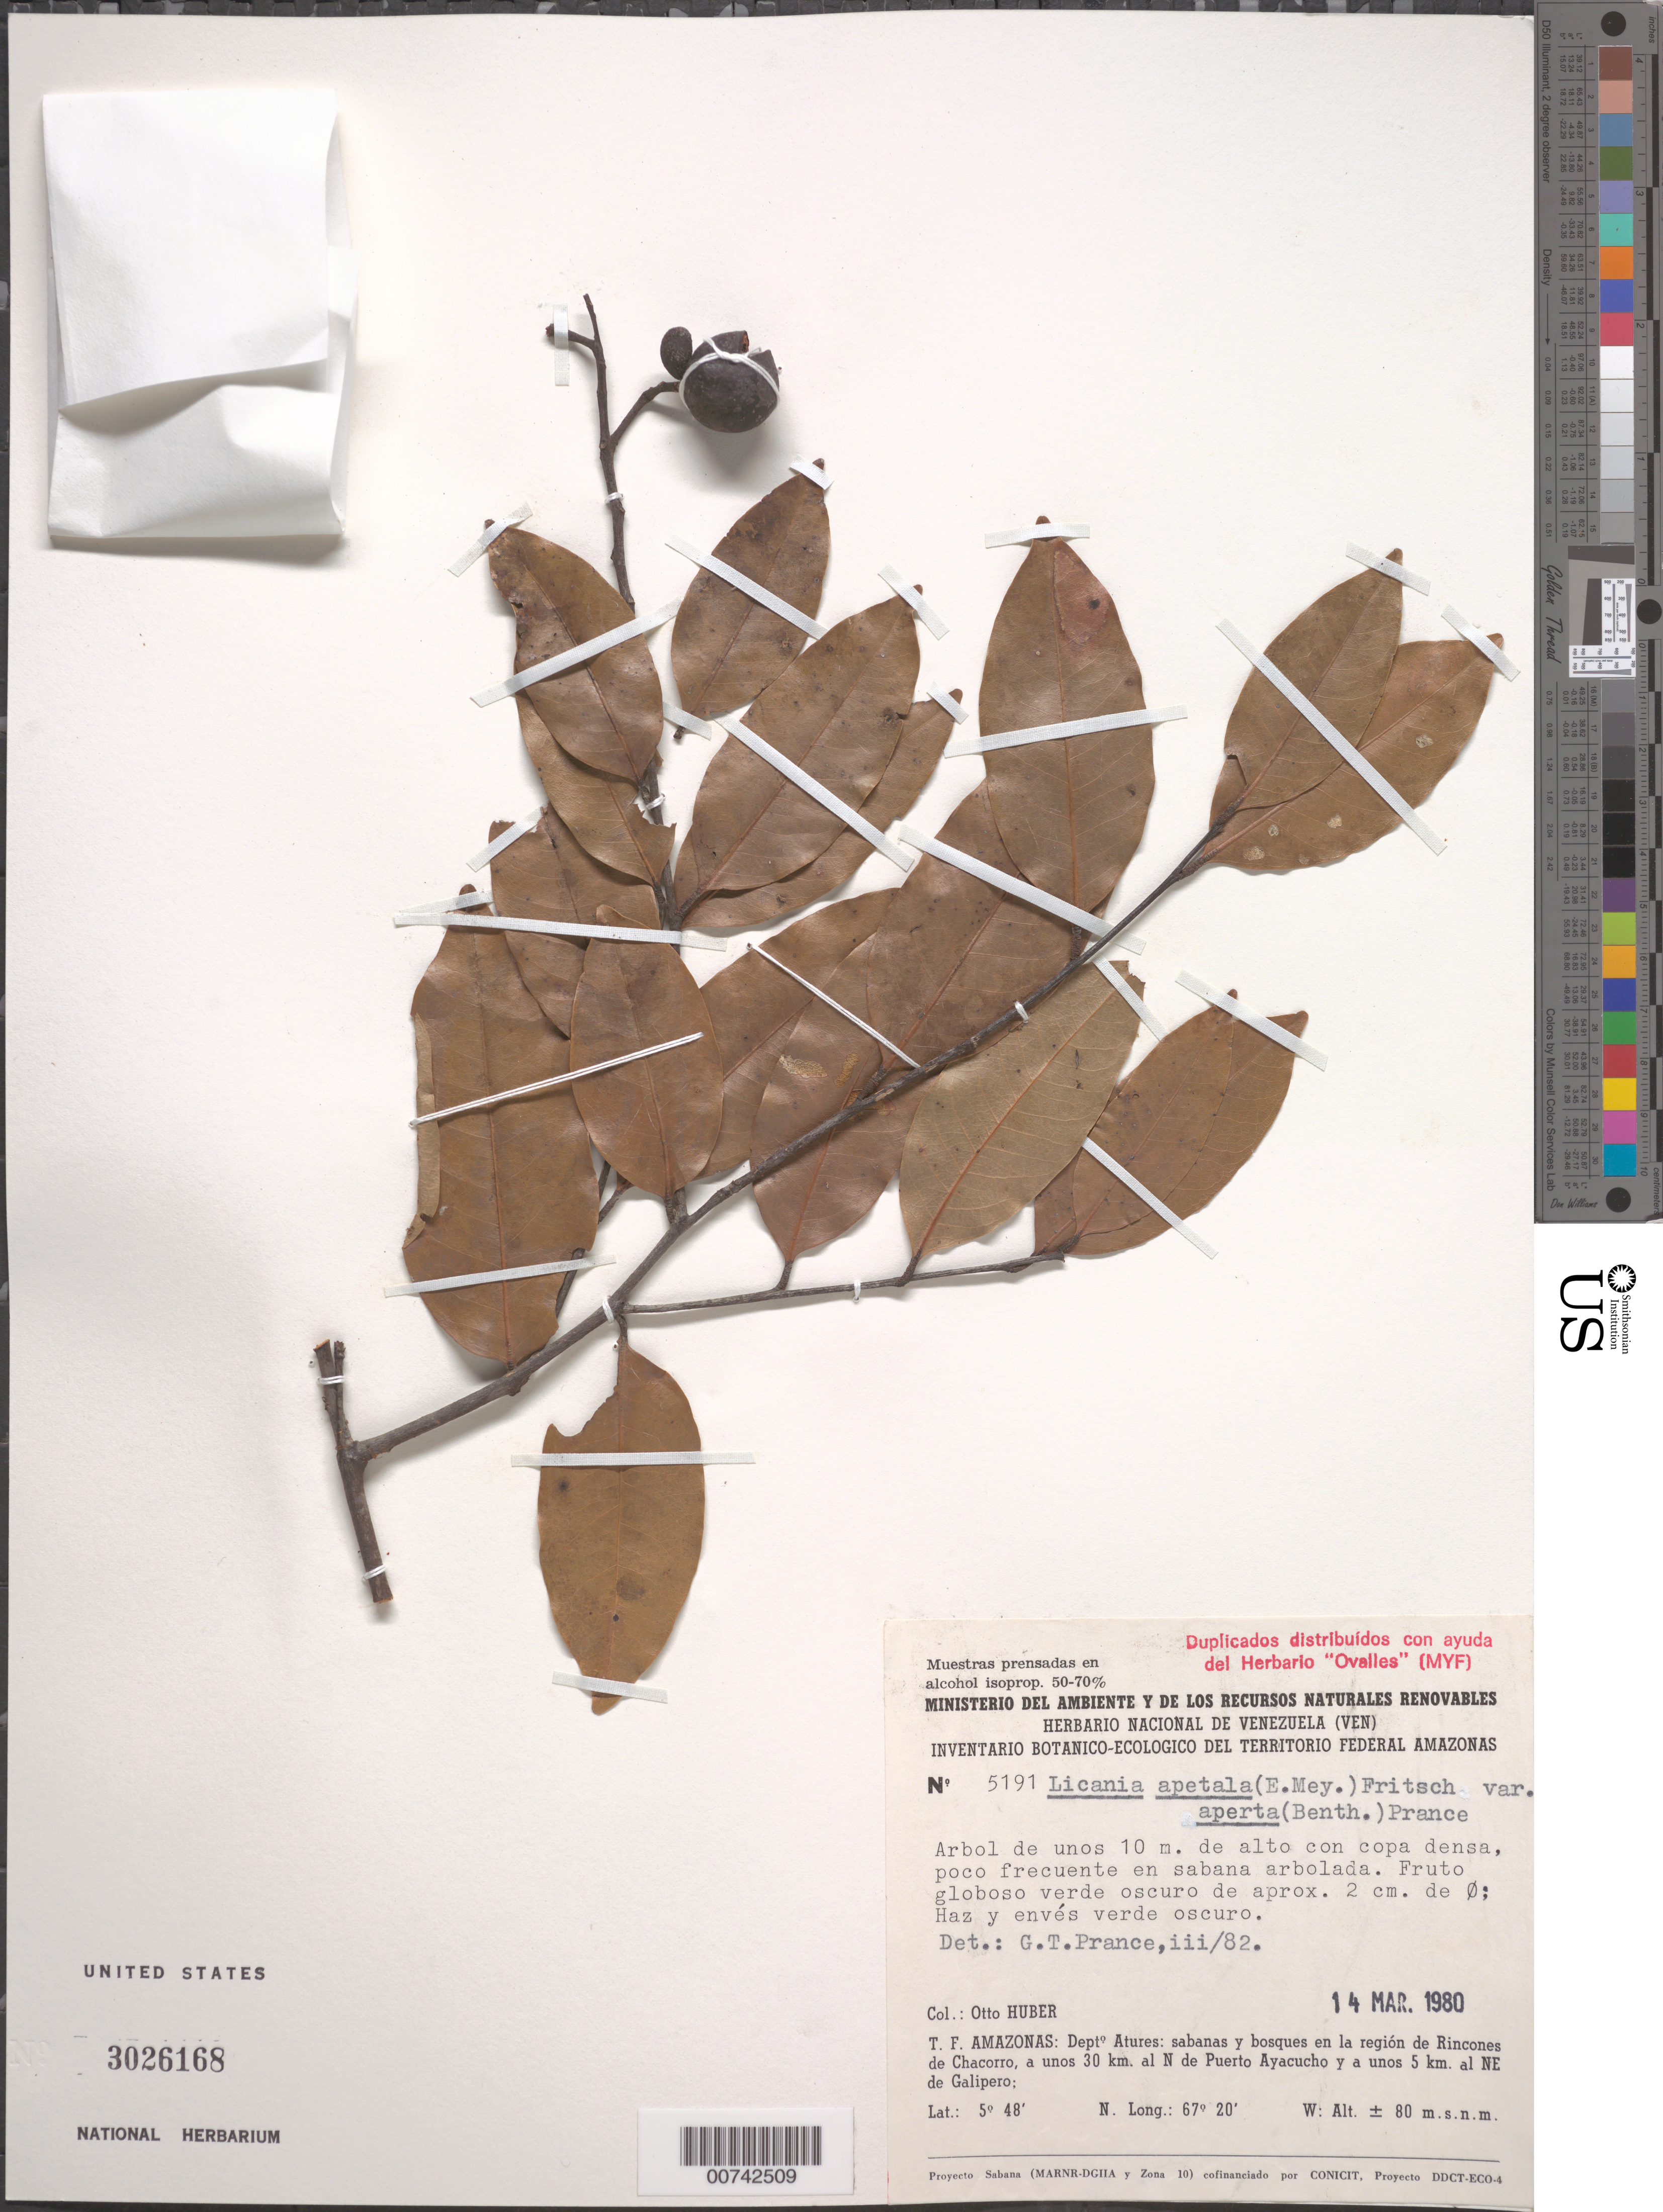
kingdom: Plantae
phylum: Tracheophyta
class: Magnoliopsida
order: Malpighiales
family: Chrysobalanaceae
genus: Leptobalanus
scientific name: Leptobalanus apetalus var. apertus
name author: (Benth.) Sothers & Prance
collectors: O. Huber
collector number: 5191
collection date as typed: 14-Mar-80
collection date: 1980-03-14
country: Venezuela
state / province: Amazonas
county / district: Atures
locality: Rincones de Chacorro, 30 km N de Puerto Ayacucho, 5 km NE Galipero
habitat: Sabanas y bosques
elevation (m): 80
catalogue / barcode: US 3026168